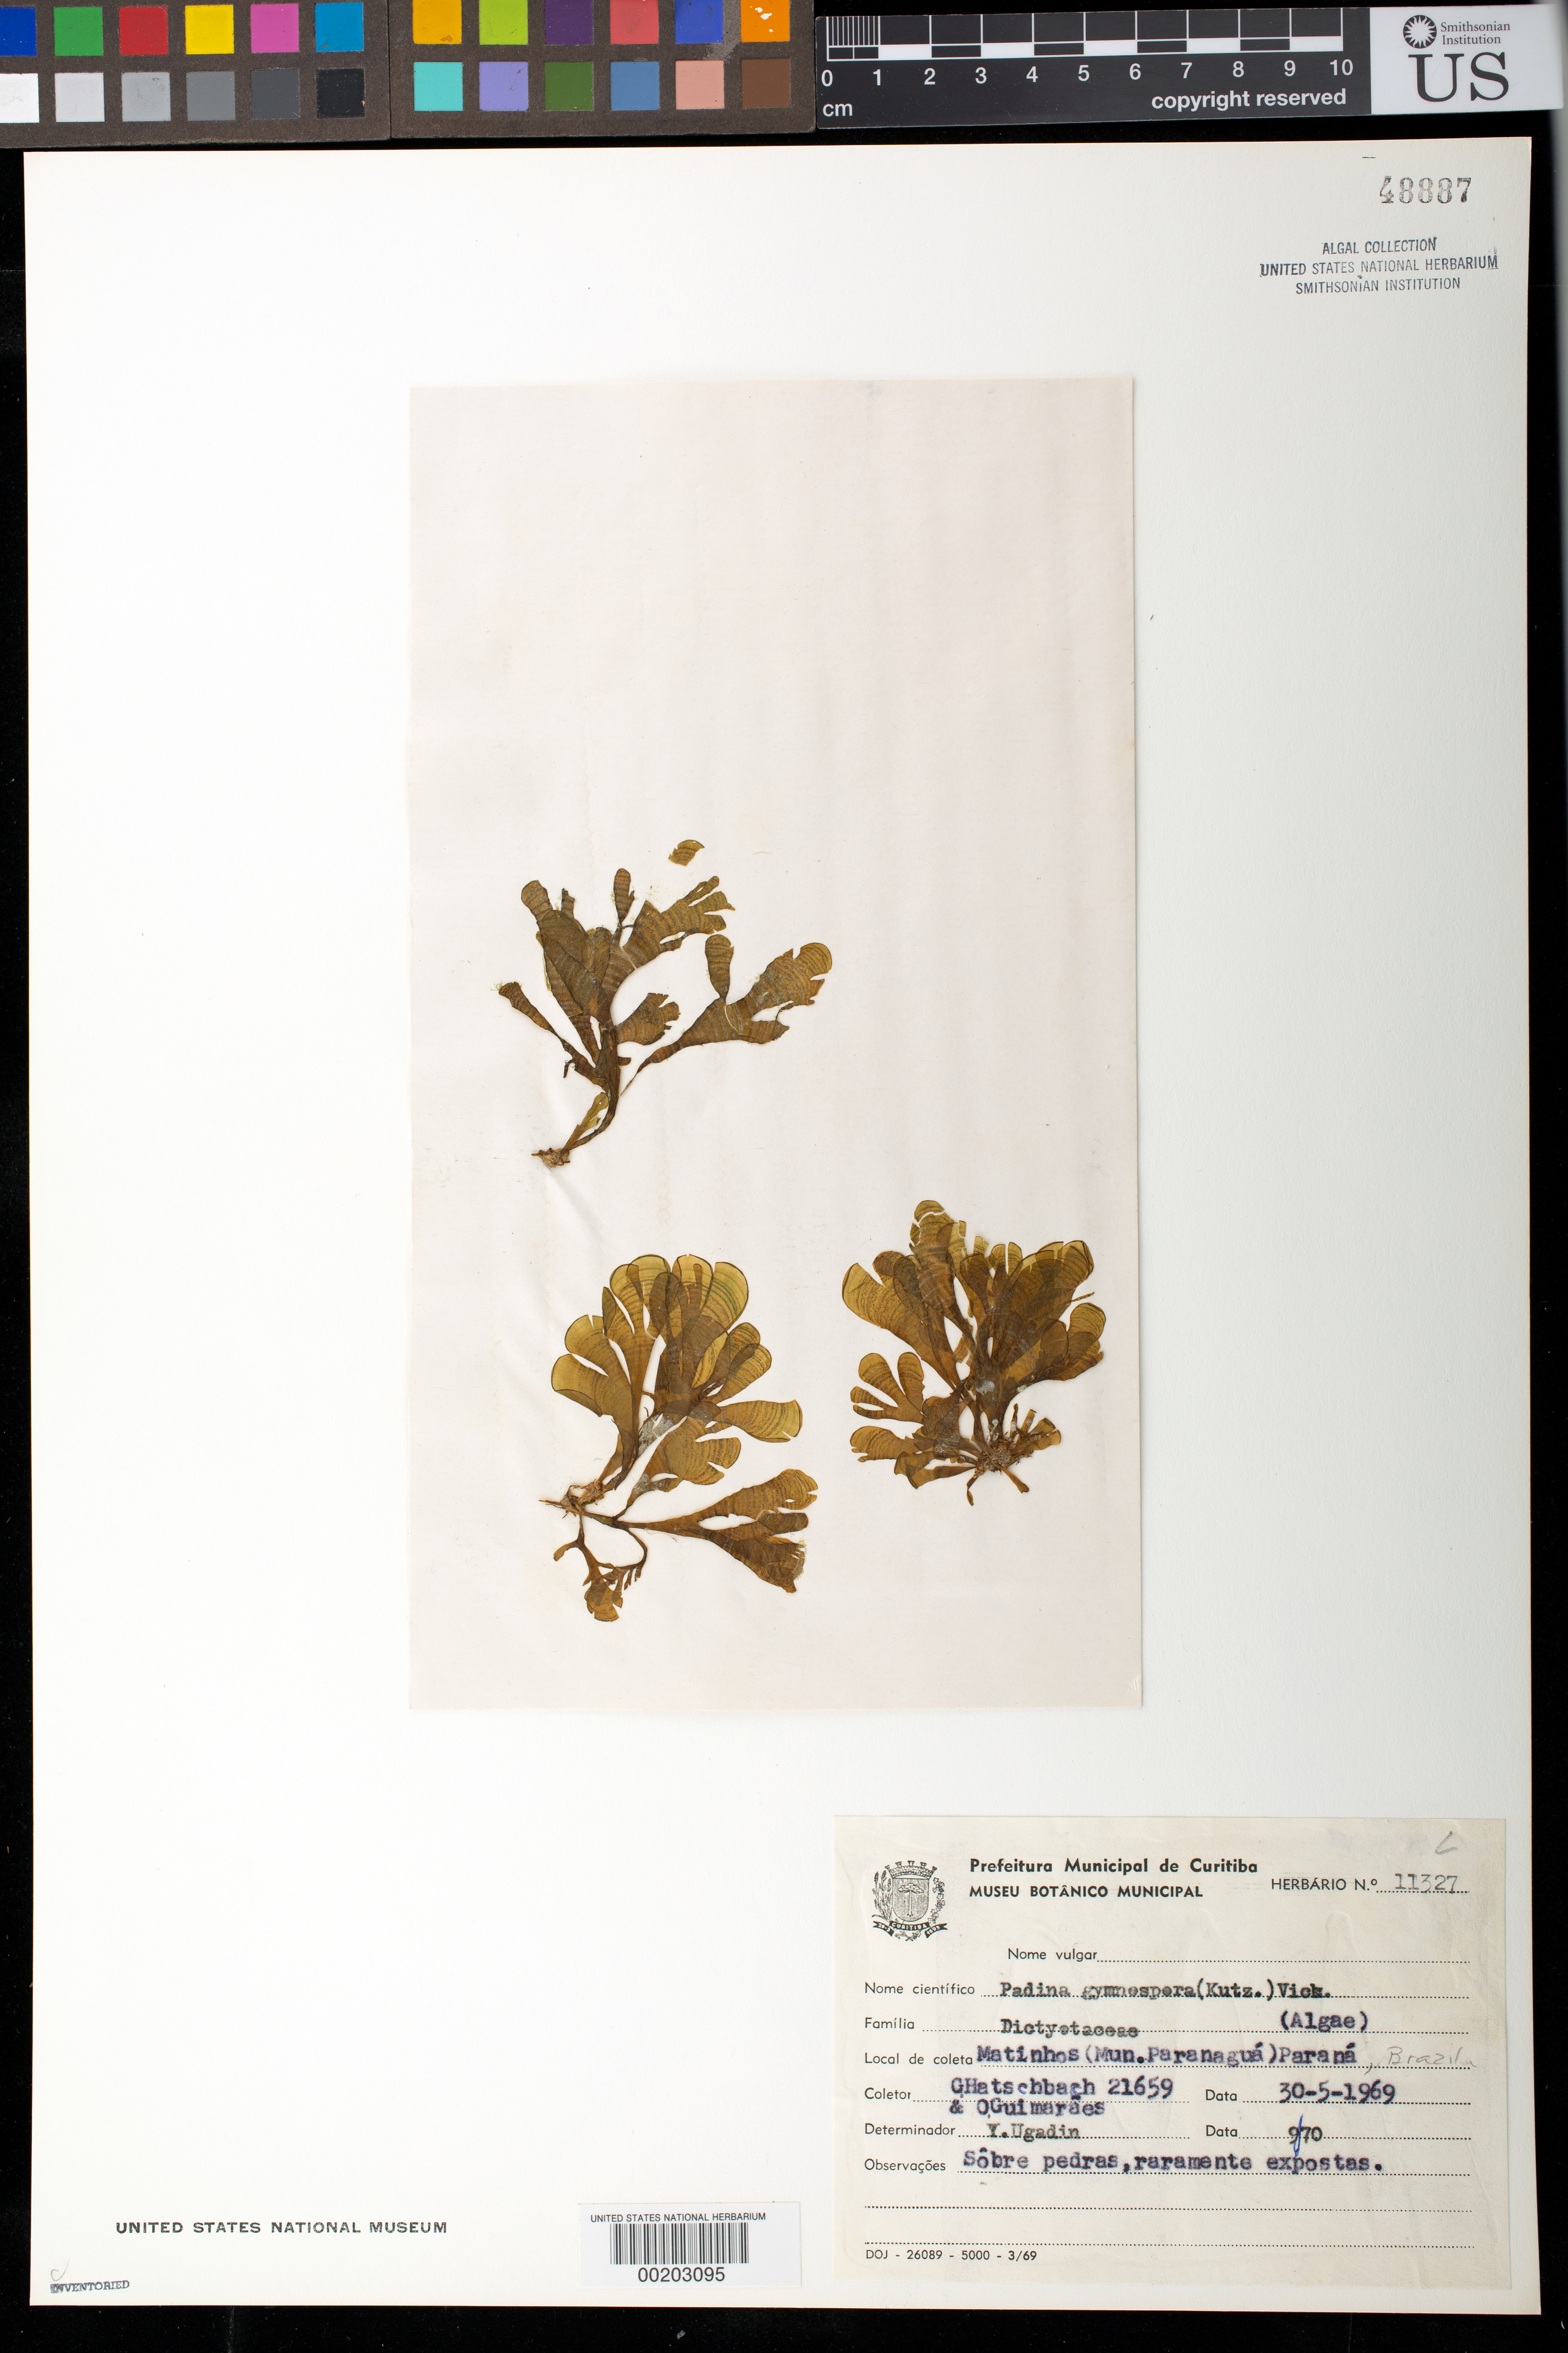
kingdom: Chromista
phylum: Ochrophyta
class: Phaeophyceae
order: Dictyotales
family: Dictyotaceae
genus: Padina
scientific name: Padina gymnospora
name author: (Kütz.) O.G. Sond.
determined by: Ugadin, Y.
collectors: G. Hatschbach & O. A. Guimarães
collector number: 21659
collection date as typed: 30 May 1969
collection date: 1969-05-30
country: Brazil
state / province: Paraná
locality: Matinhos, mun. paranagua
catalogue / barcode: US 48887